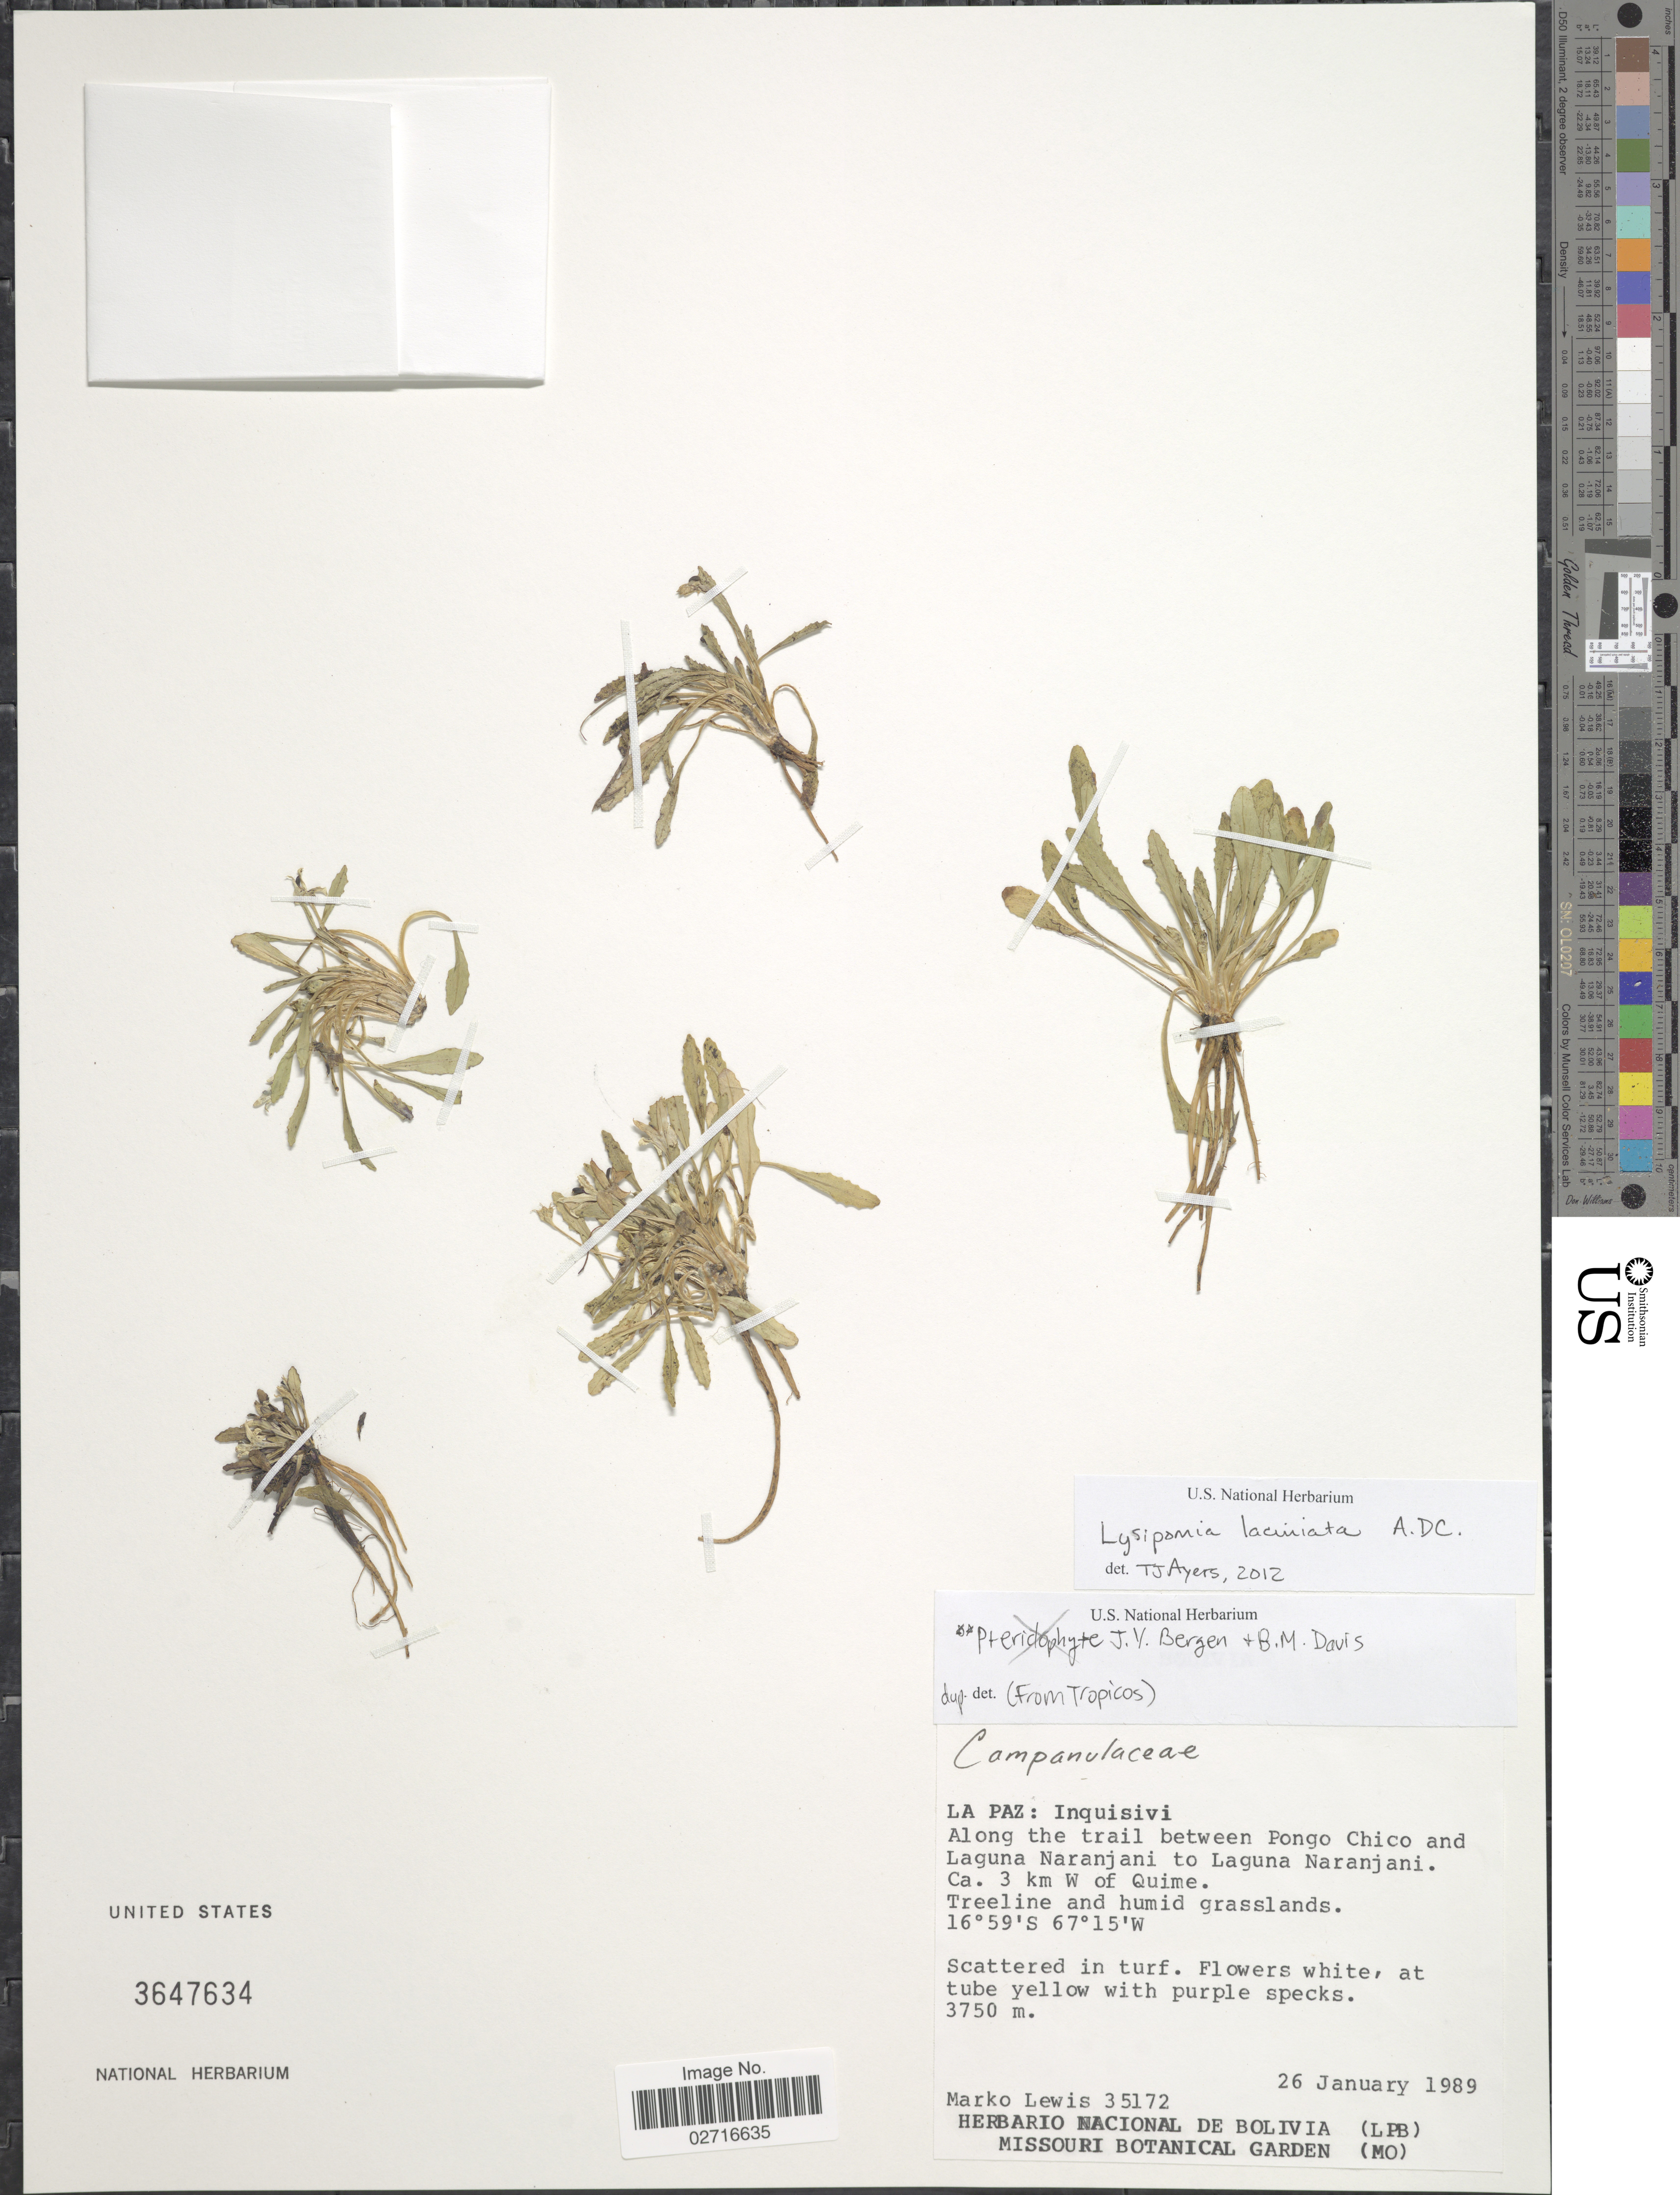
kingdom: Plantae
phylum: Tracheophyta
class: Magnoliopsida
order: Asterales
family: Campanulaceae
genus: Lysipomia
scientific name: Lysipomia laciniata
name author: A. DC.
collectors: M. A. Lewis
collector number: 35172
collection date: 1989-01-26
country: Bolivia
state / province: La Paz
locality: Inquisivi, along the trail between Pongo Chico and Laguna Naranjani to Laguna Naranjani, Ca. 3 km W of Quime.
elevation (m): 3750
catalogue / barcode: US 3647634